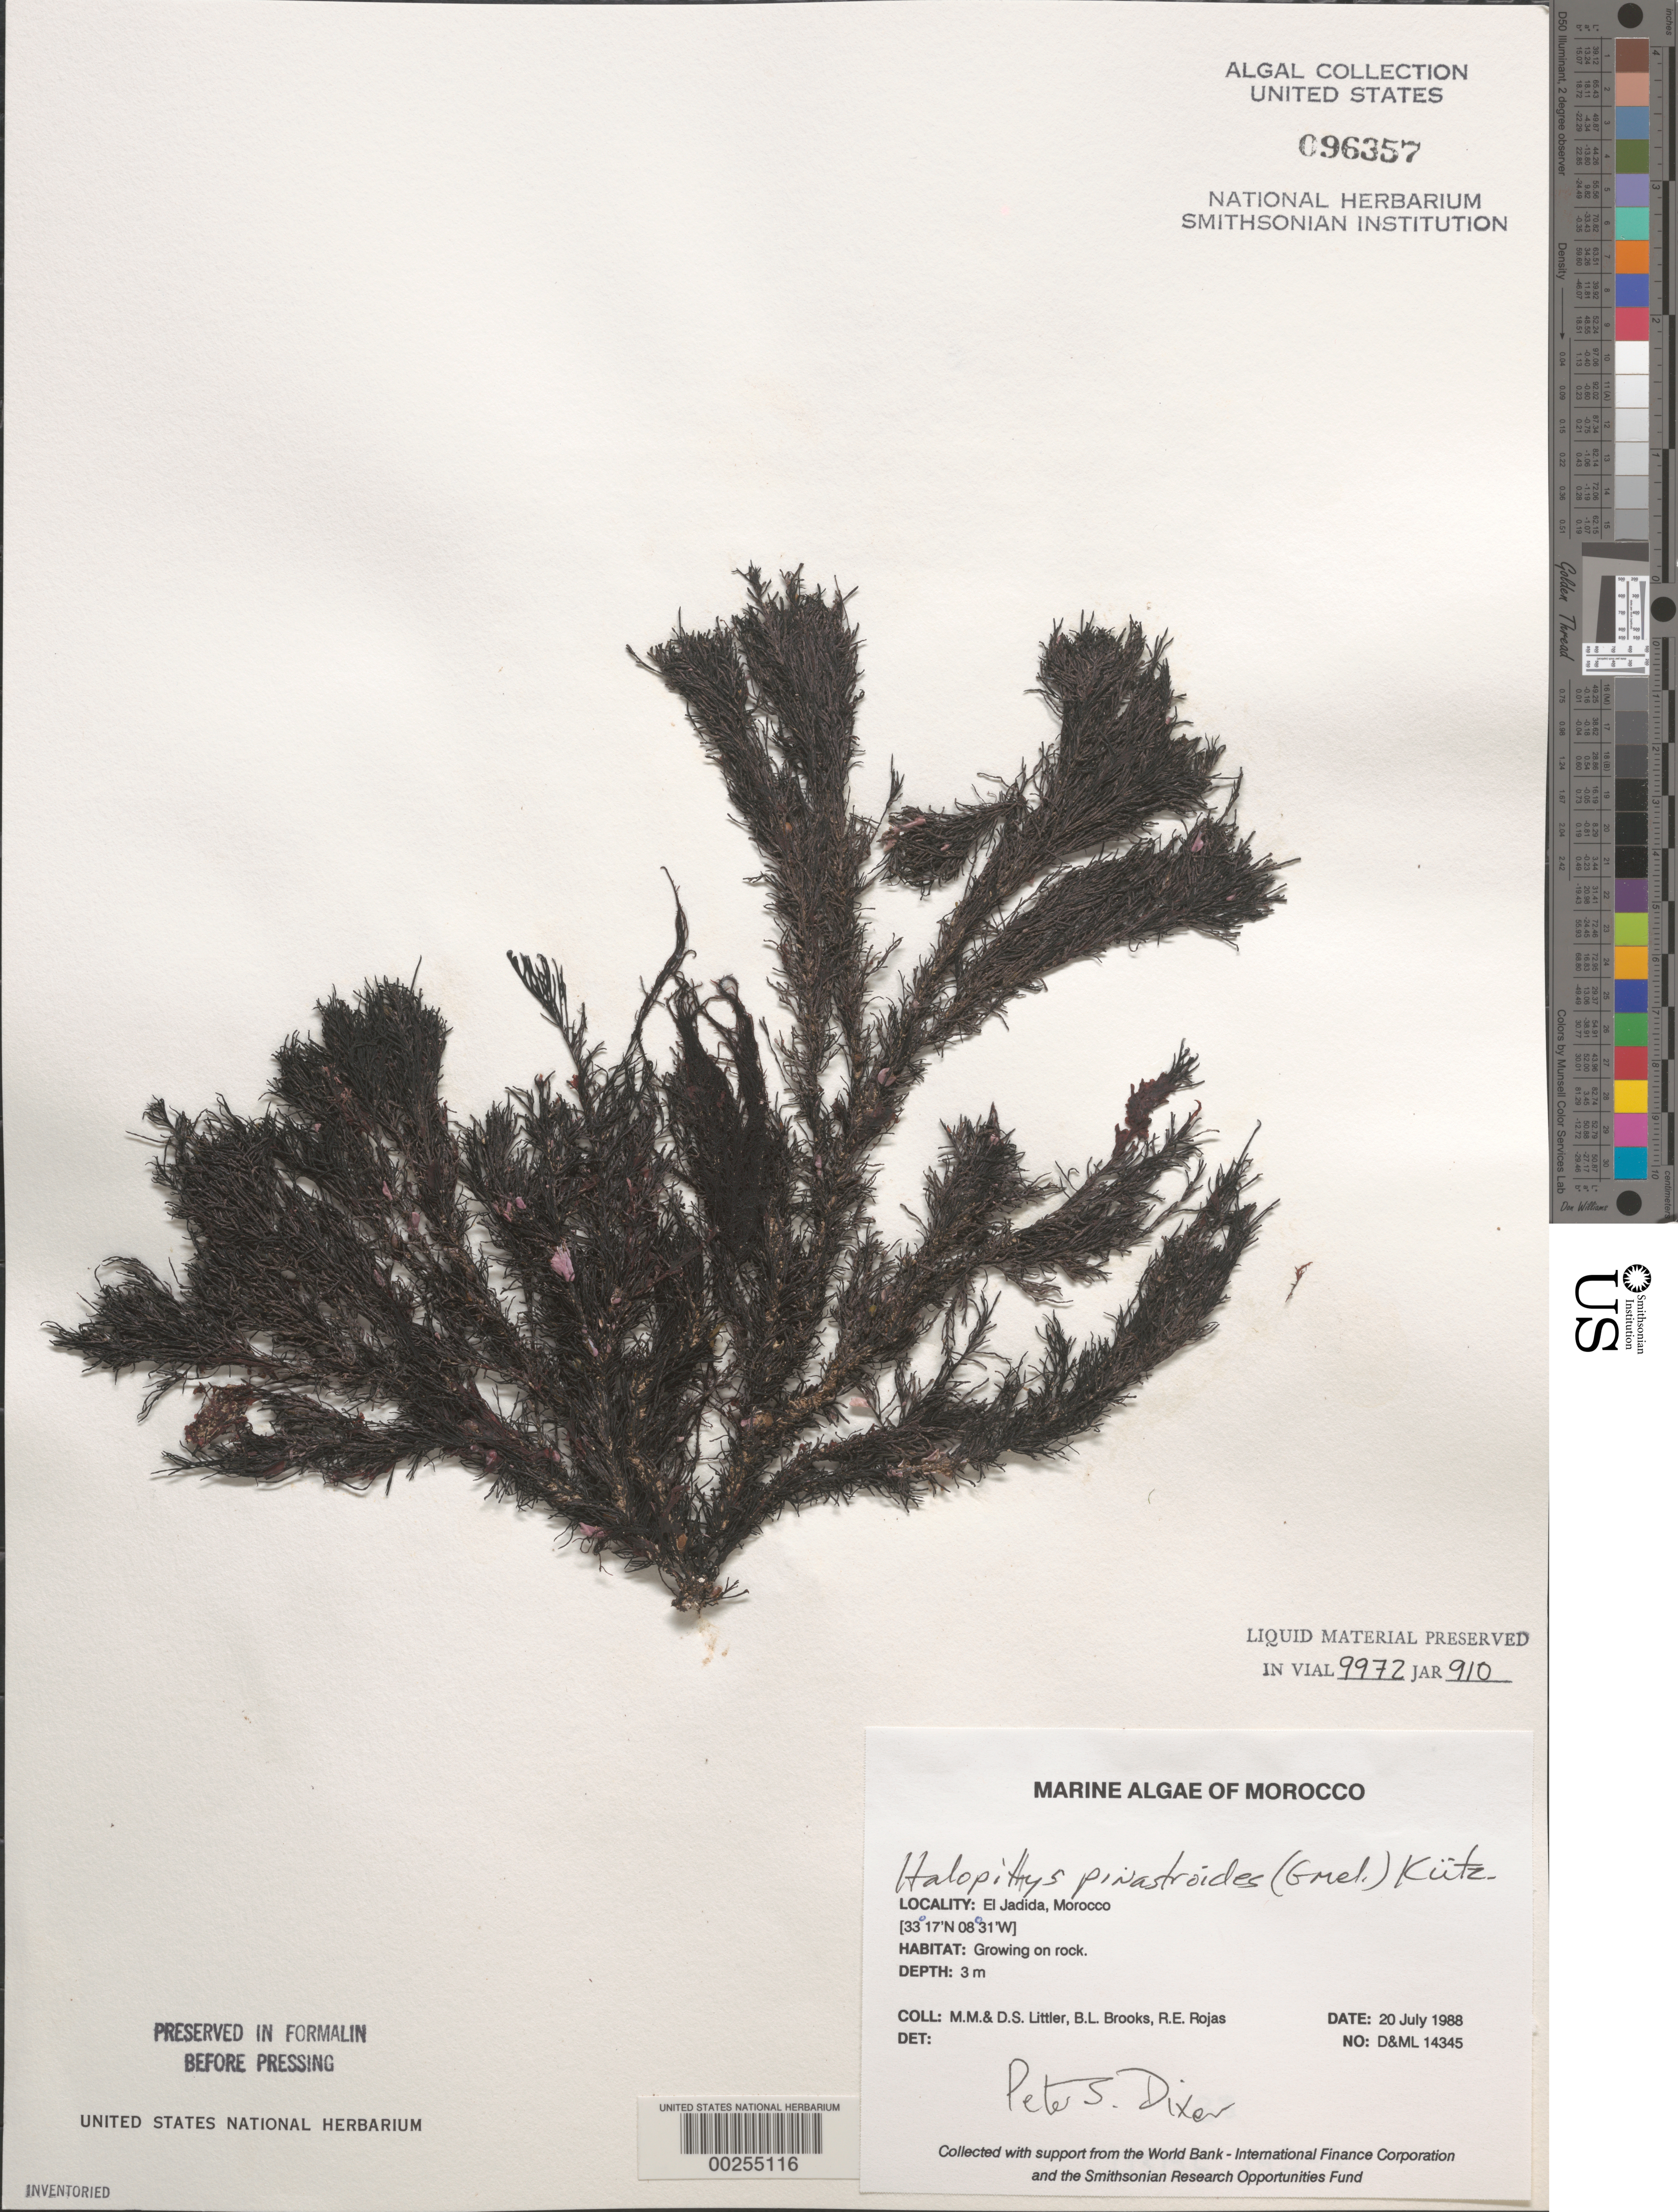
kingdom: Plantae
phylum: Rhodophyta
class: Florideophyceae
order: Ceramiales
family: Rhodomelaceae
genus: Halopithys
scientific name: Halopithys incurvus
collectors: M. M. Littler, D. S. Littler, B. Brooks & R. Rojas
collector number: D&ML 14345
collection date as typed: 20 Jul 1988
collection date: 1988-07-20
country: Morocco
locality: El Jadida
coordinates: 33 17'N, 08 31'W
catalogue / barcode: US 96357